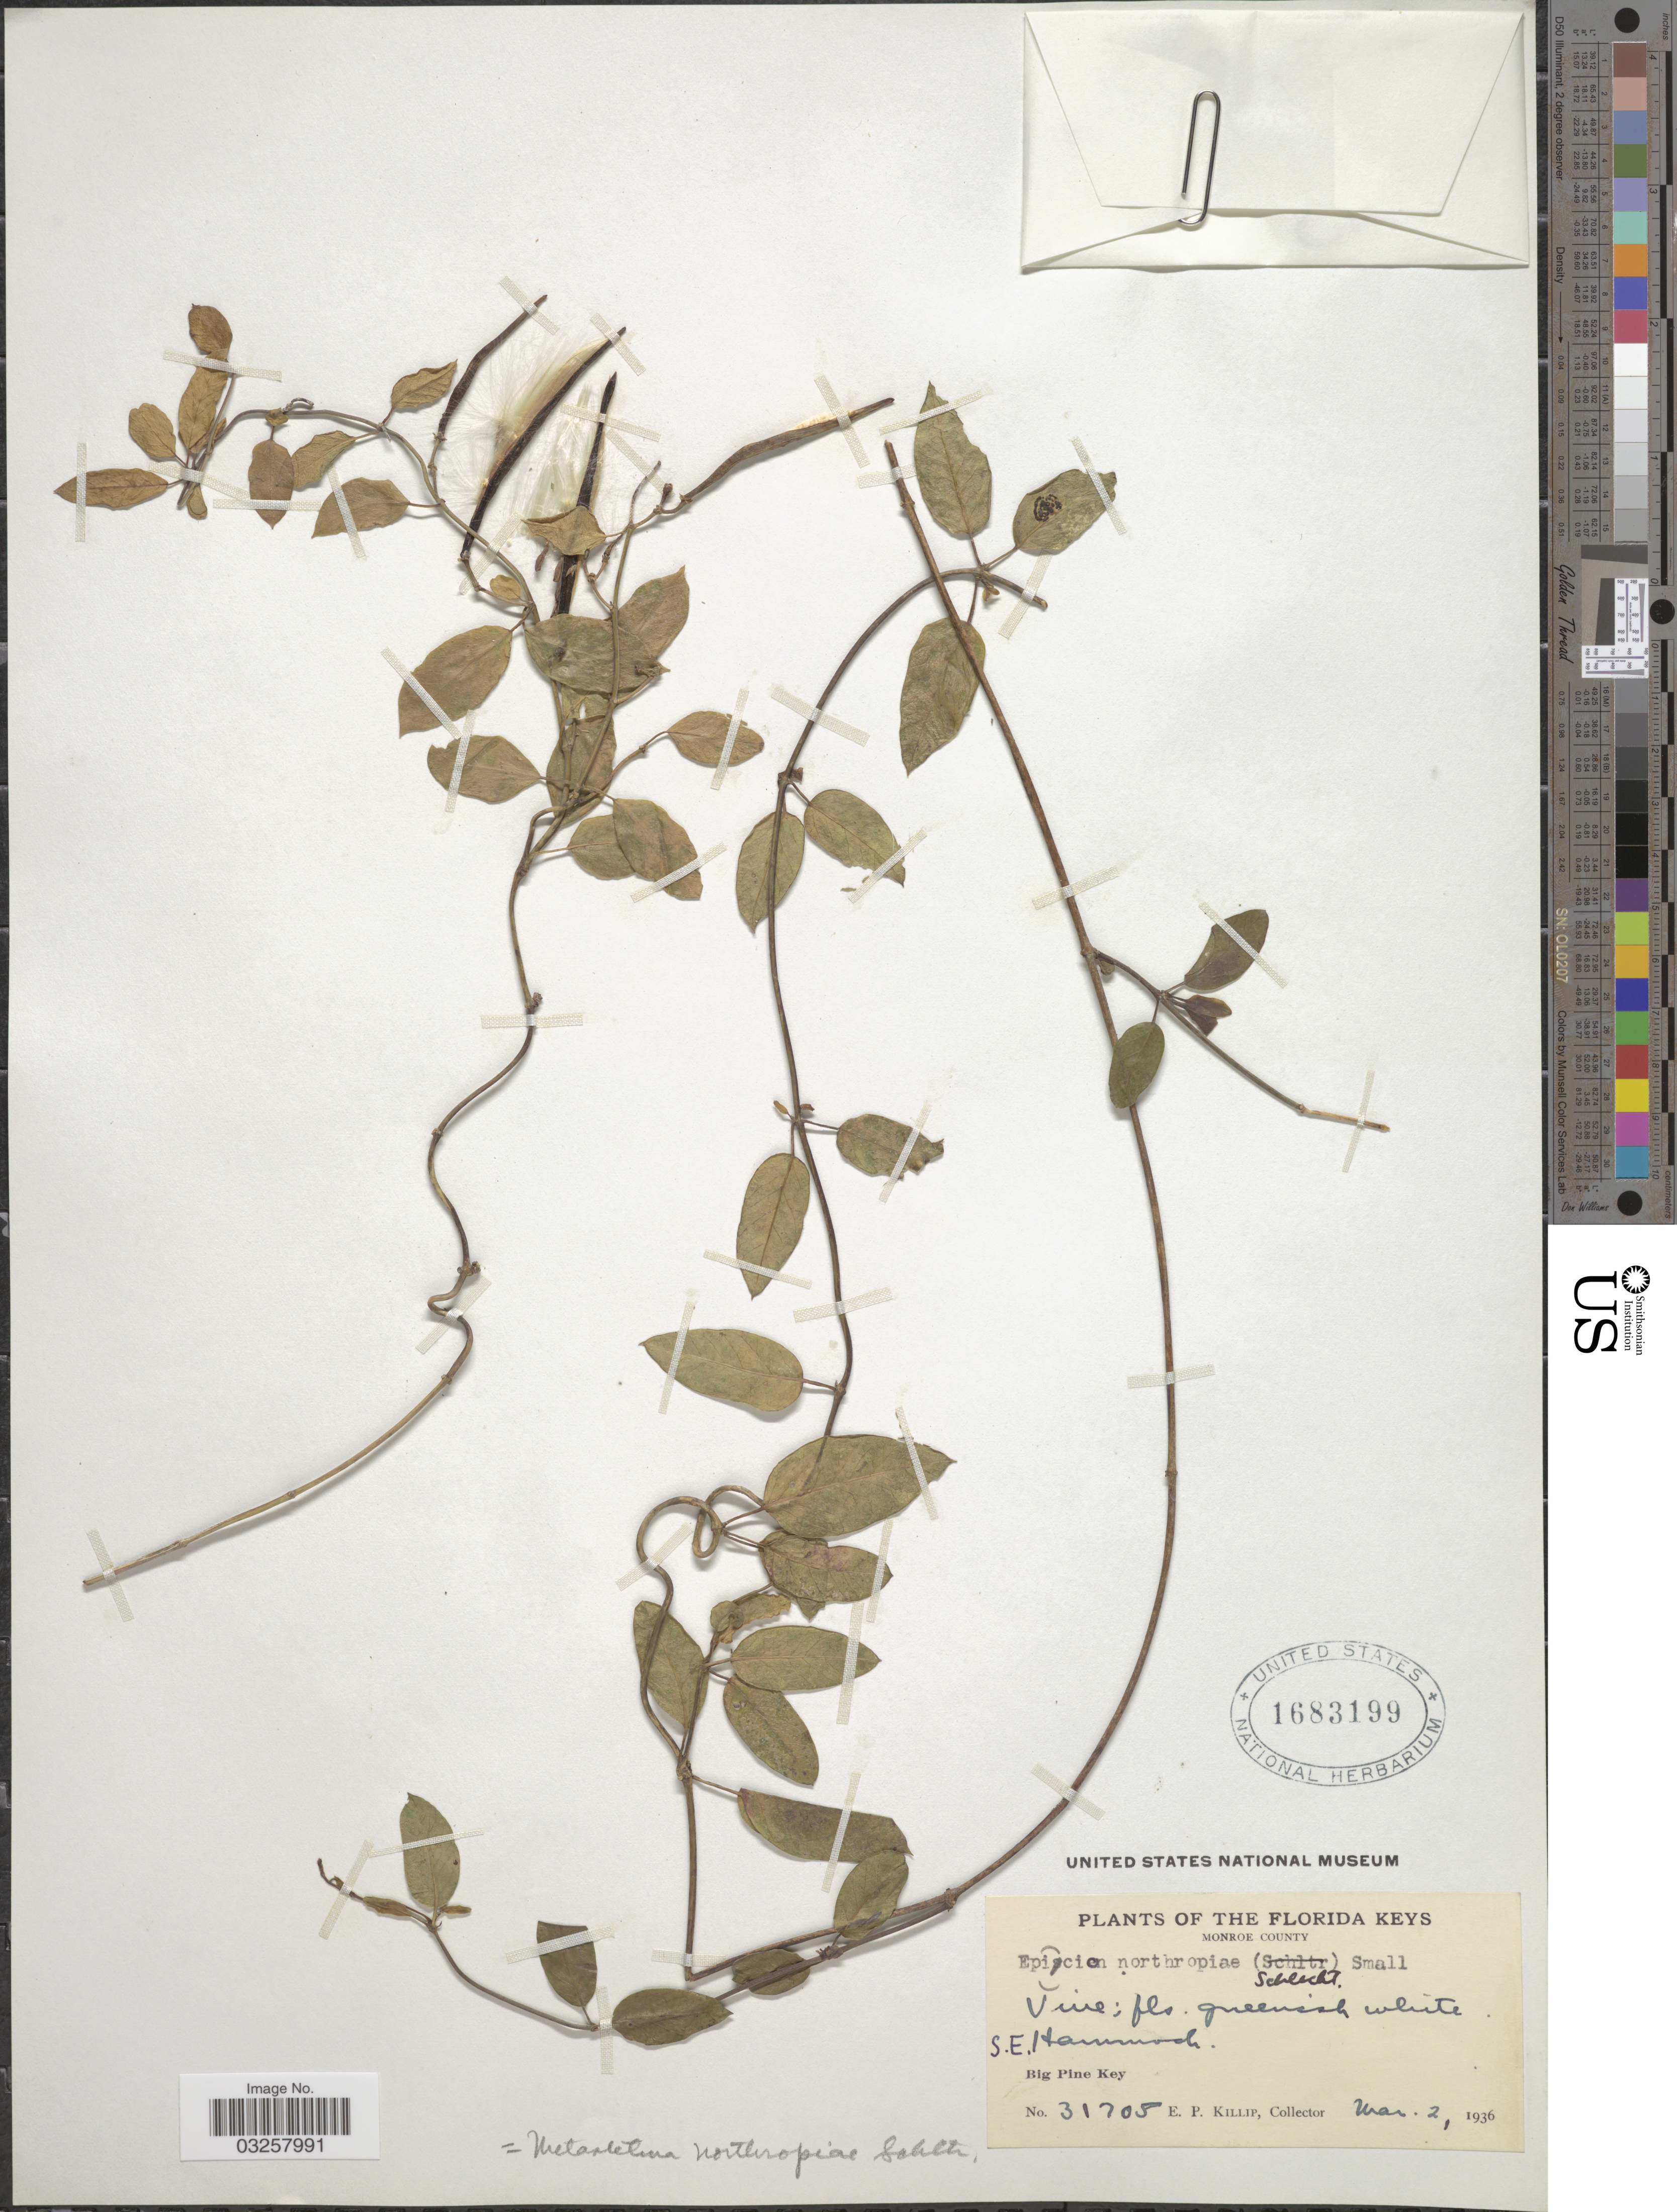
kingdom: Plantae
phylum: Tracheophyta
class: Magnoliopsida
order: Gentianales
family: Apocynaceae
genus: Metastelma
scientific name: Metastelma bahamense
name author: Griseb.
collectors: E. P. Killip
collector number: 31705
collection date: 1936-03-02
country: United States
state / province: Florida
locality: The Florida Keys. Monroe County. S. E. Hammock. Big Pine Key.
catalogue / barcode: US 1683199